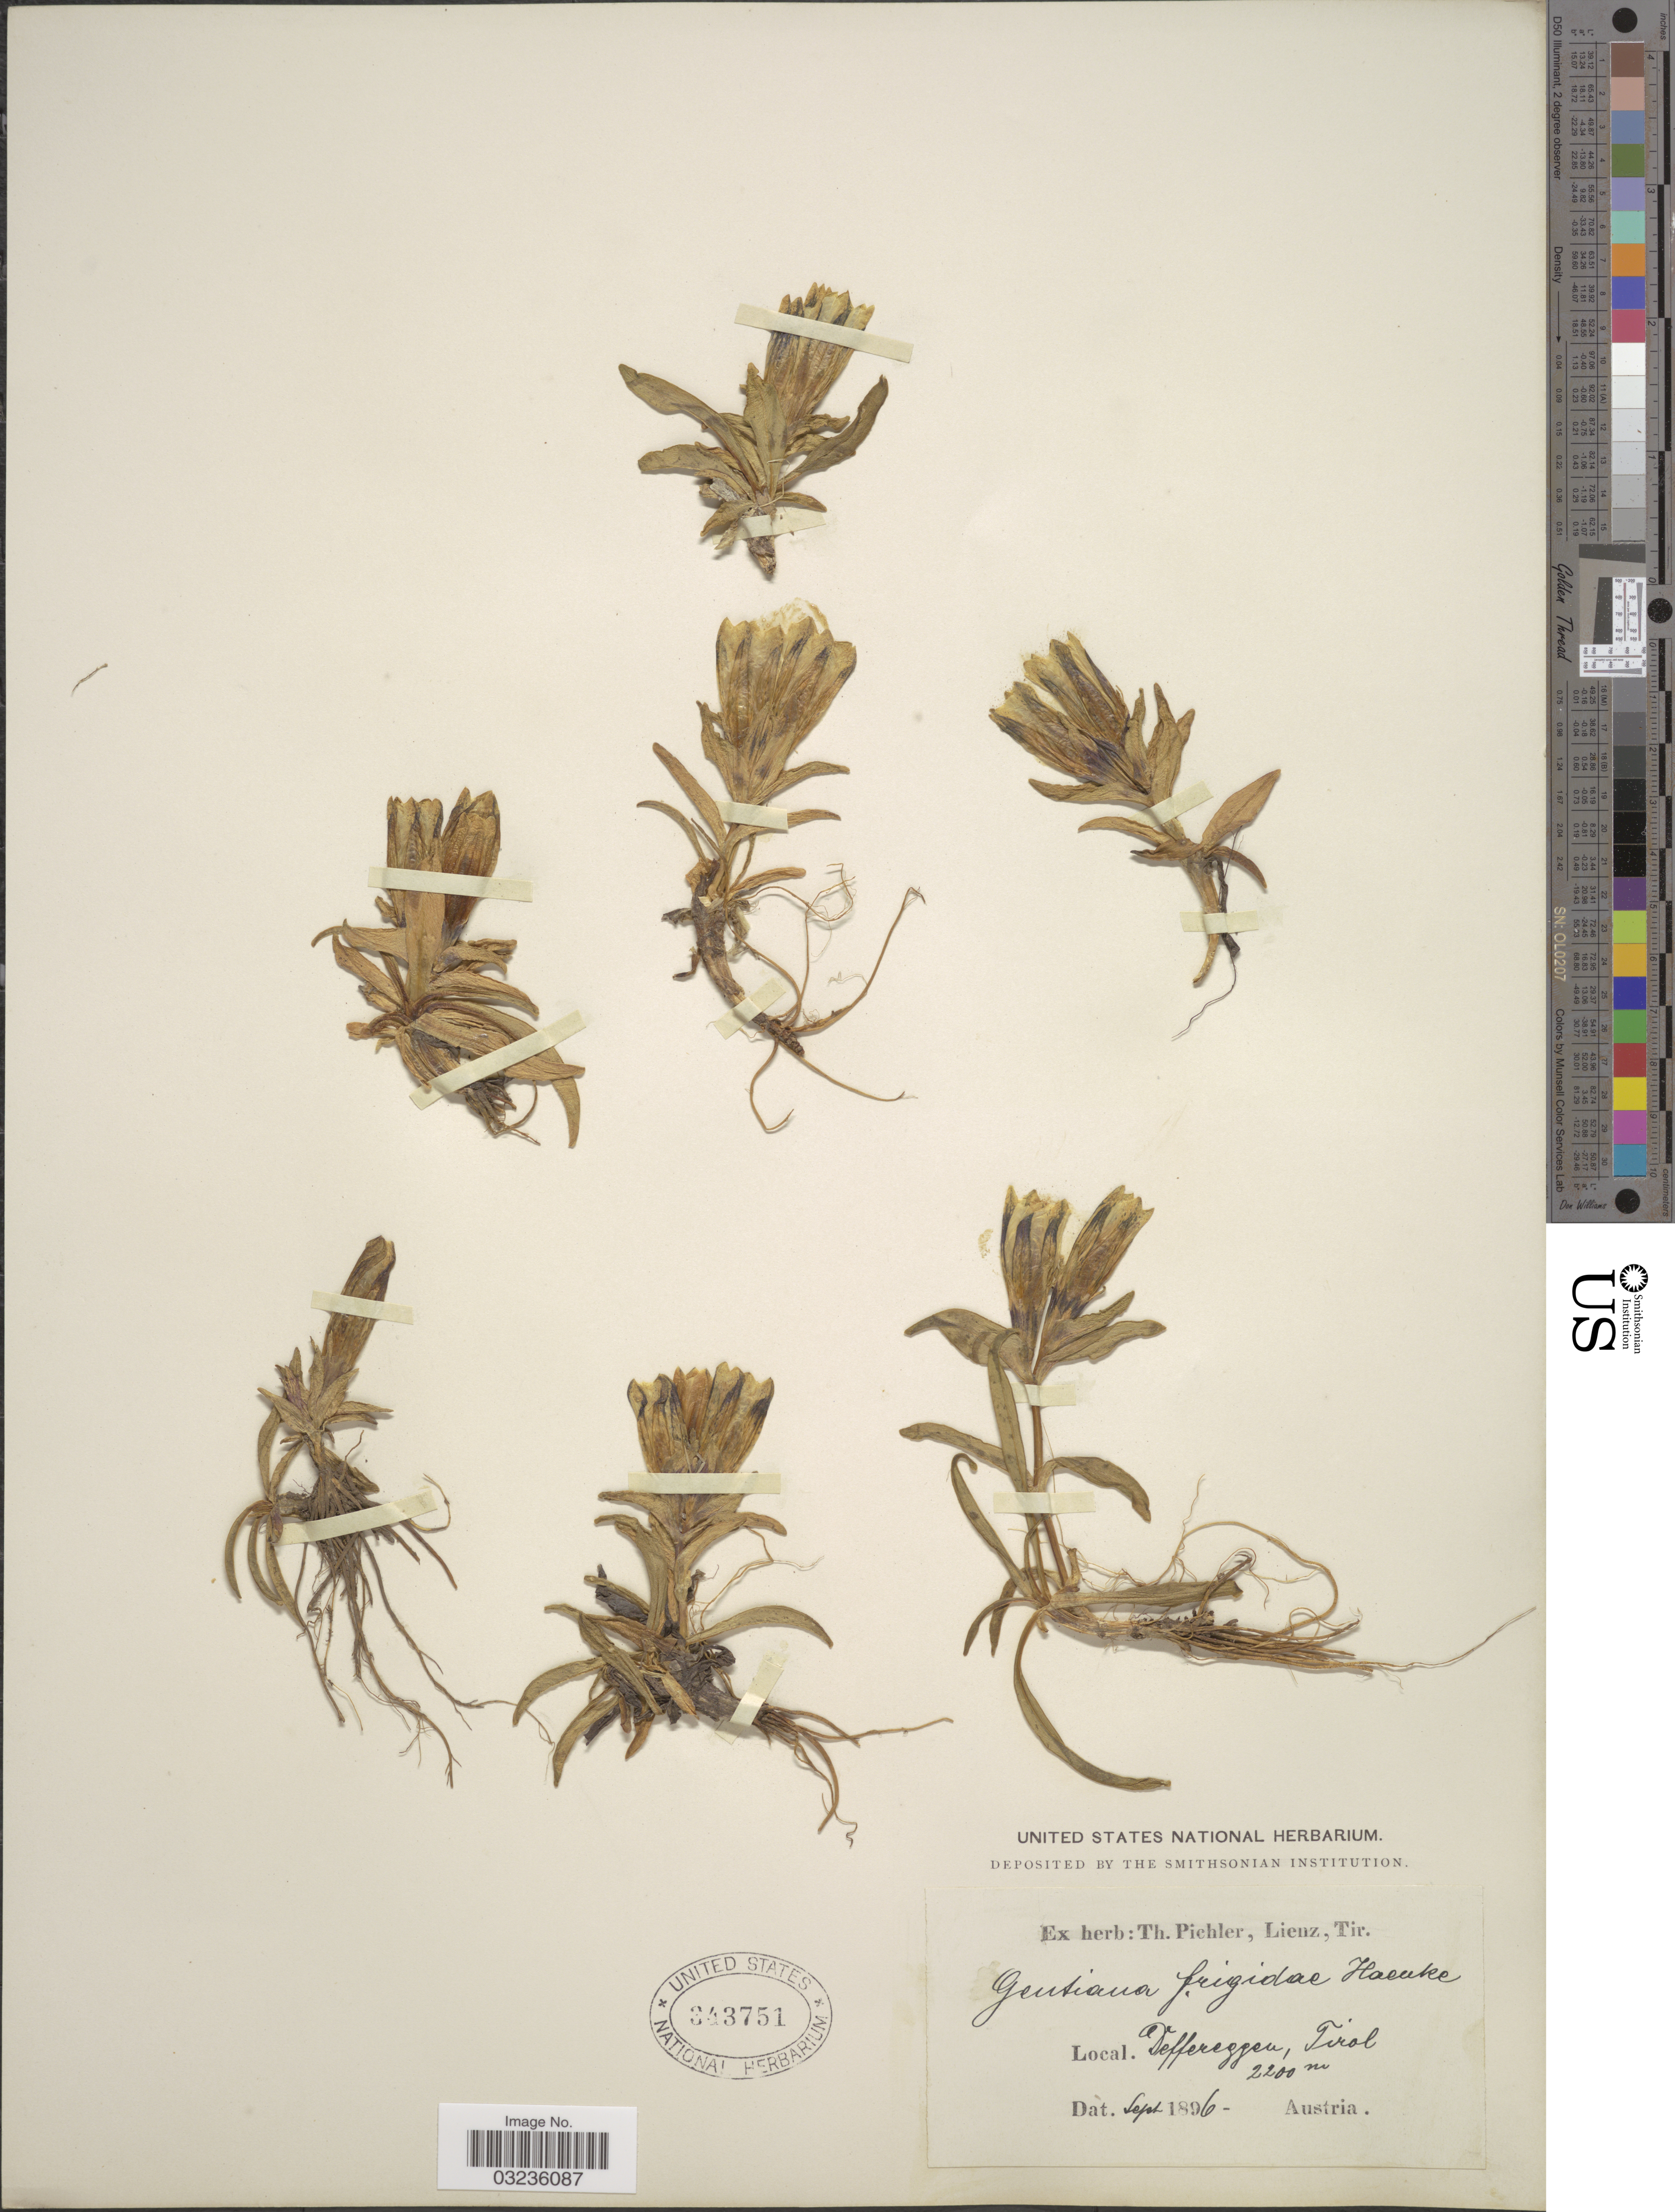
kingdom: Plantae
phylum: Tracheophyta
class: Magnoliopsida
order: Gentianales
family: Gentianaceae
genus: Gentiana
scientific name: Gentiana frigida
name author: Haenke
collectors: ex herb. T. Pichler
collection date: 1896-09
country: Austria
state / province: Tirol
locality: Deffereggen, Tirol.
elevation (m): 2200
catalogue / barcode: US 343751